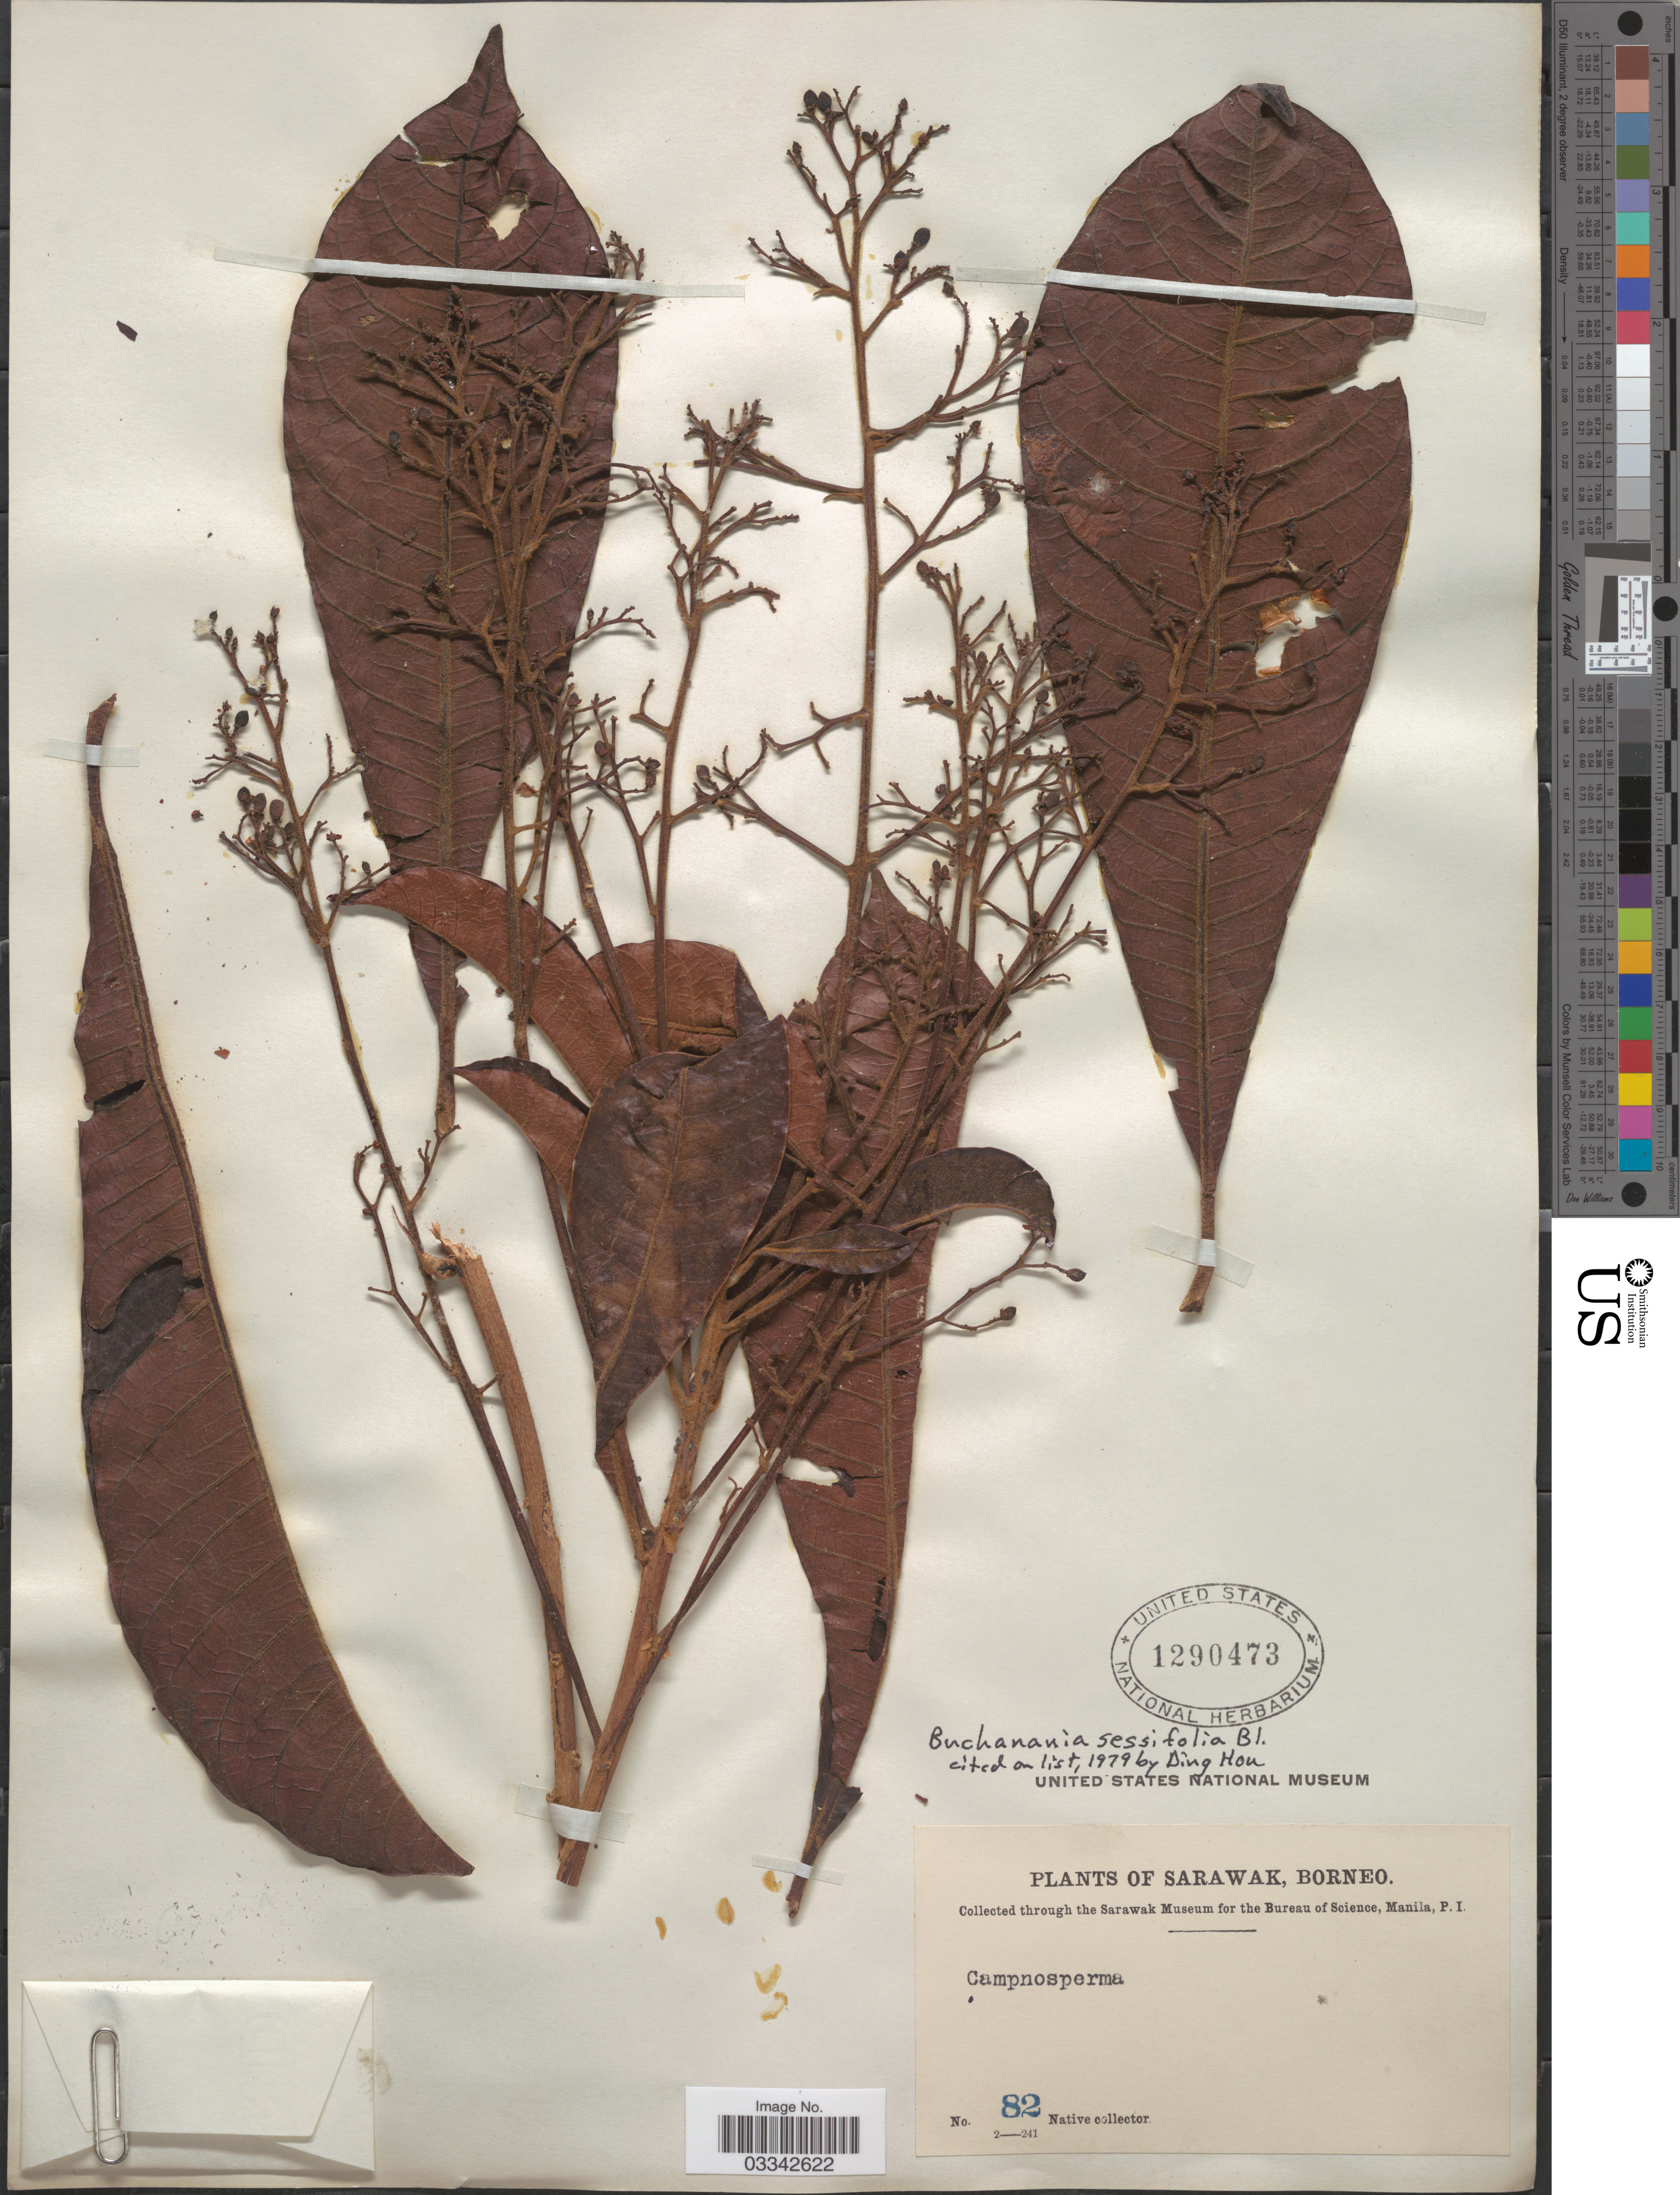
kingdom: Plantae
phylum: Tracheophyta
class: Magnoliopsida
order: Sapindales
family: Anacardiaceae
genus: Buchanania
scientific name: Buchanania sessifolia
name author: Blume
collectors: Native collector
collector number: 82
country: Malaysia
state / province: Sarawak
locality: Borneo.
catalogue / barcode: US 1290473